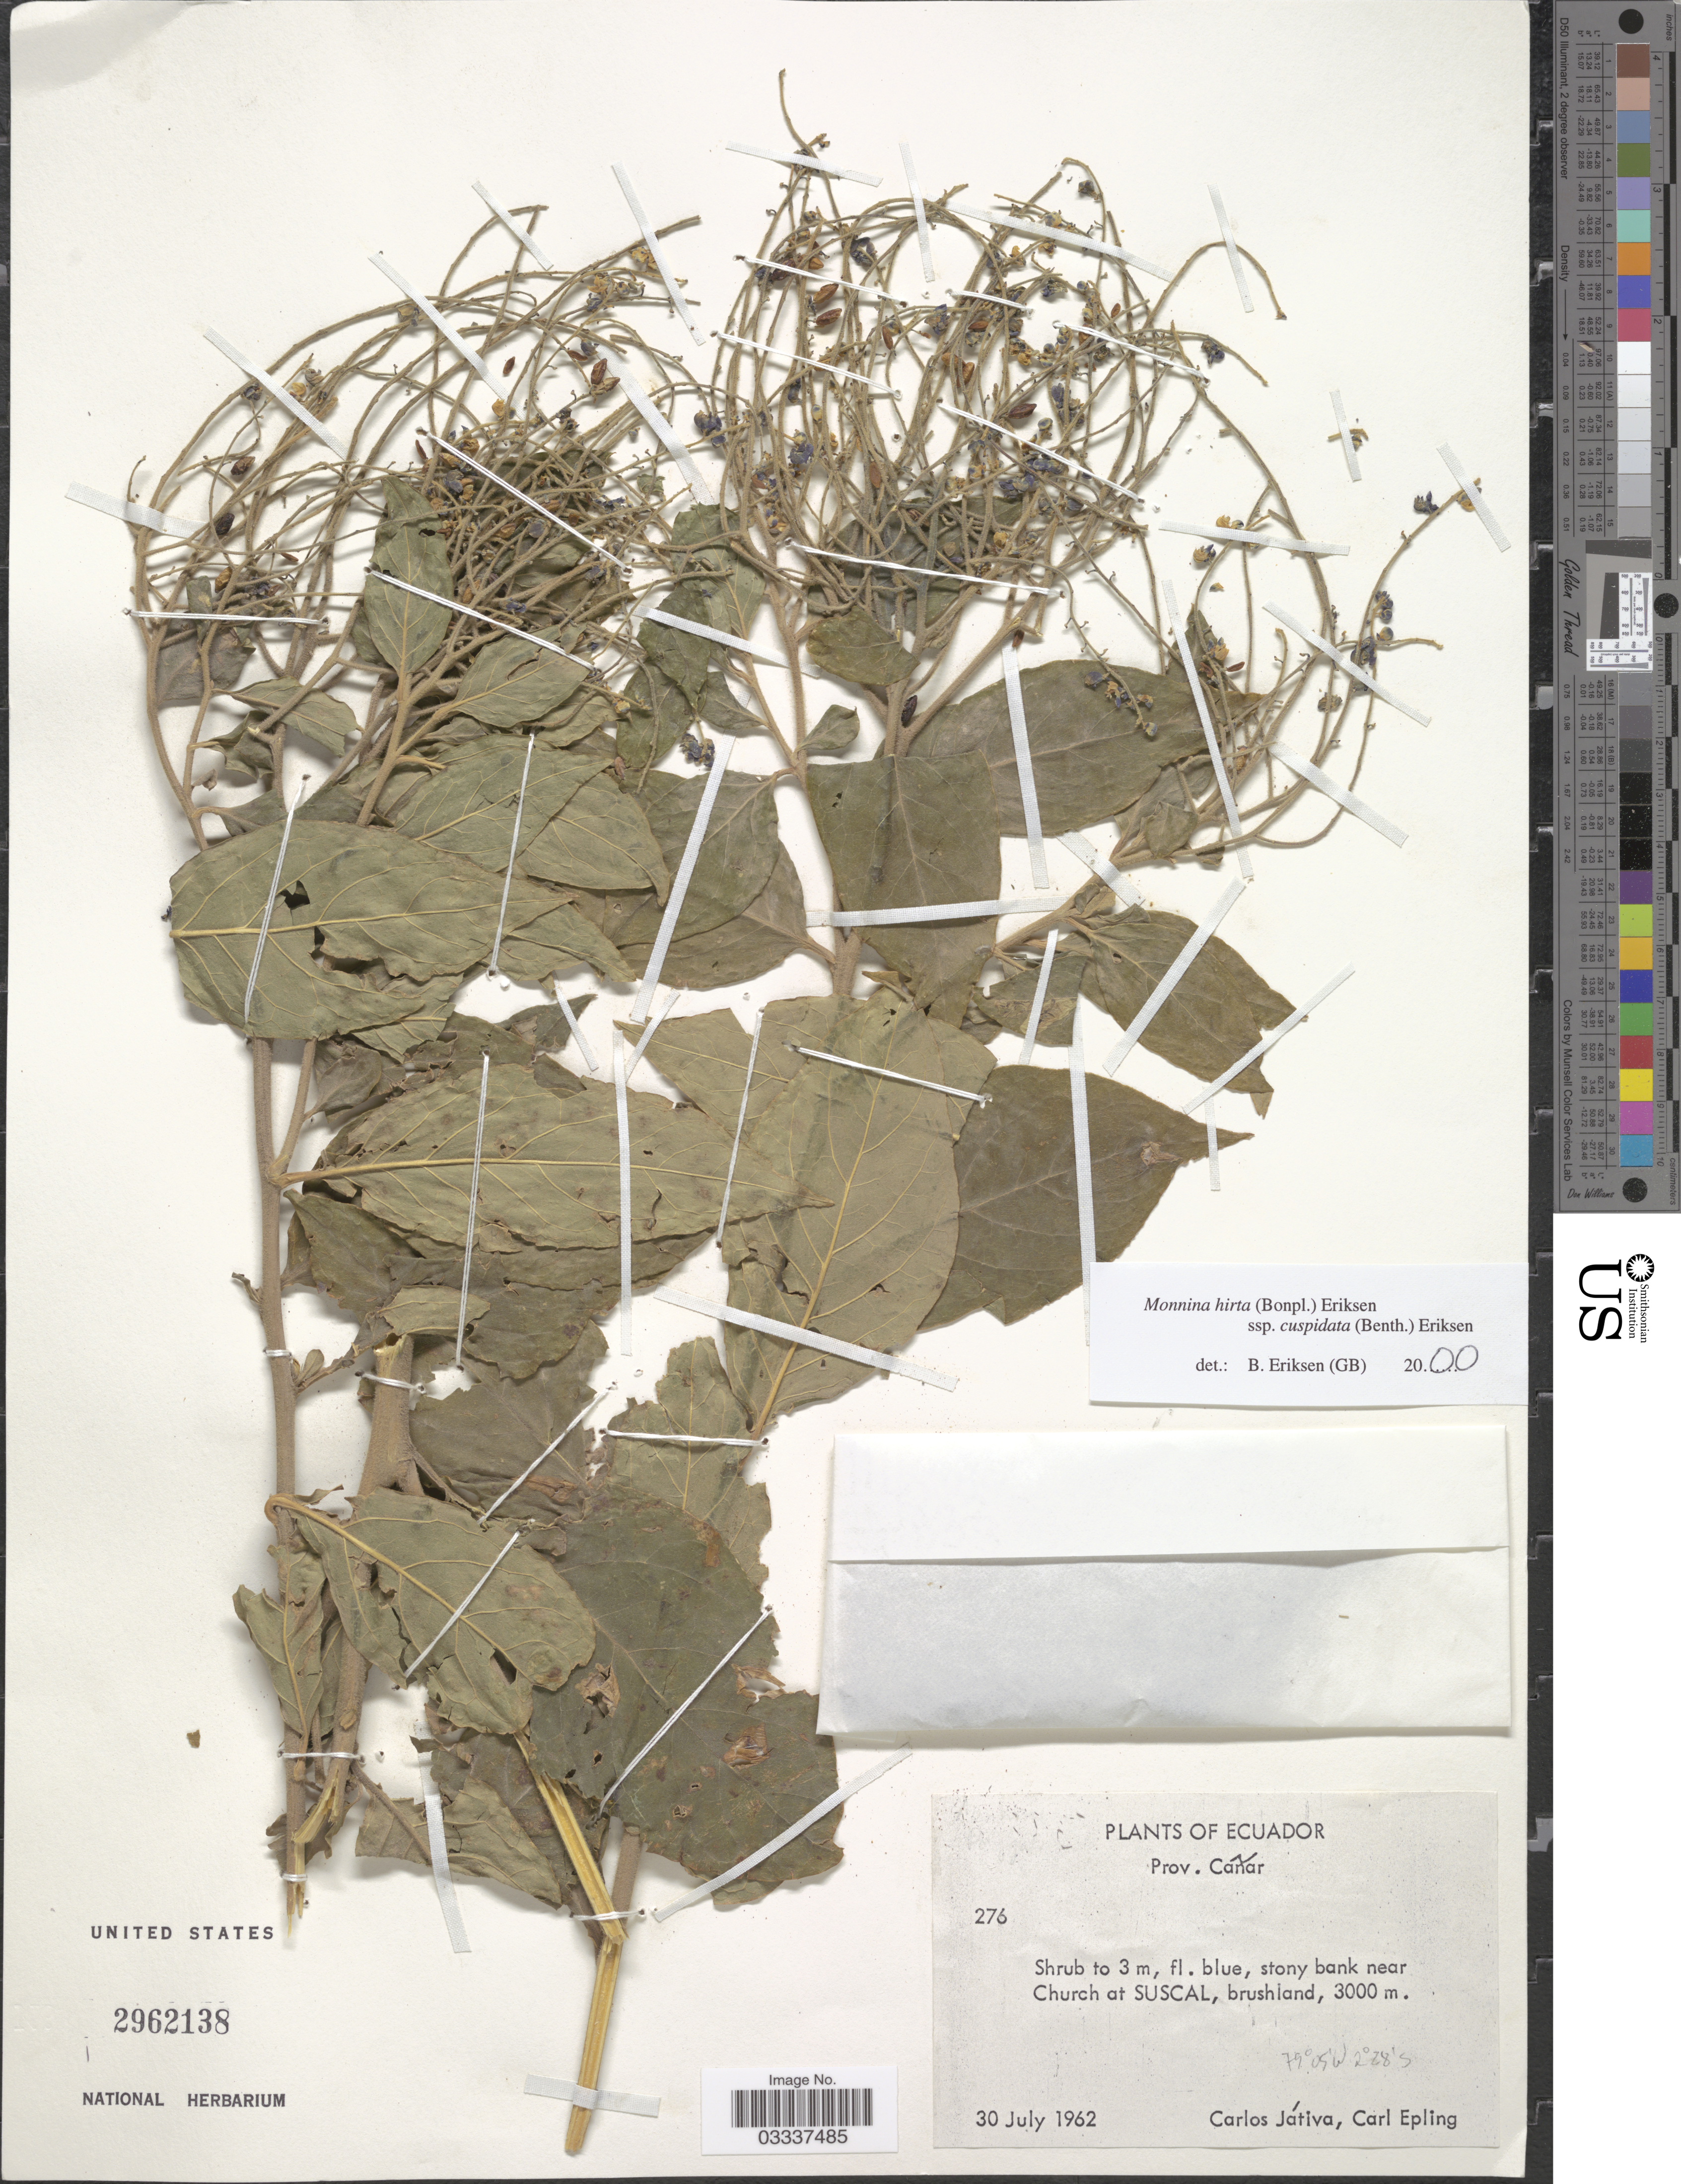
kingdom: Plantae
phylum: Tracheophyta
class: Magnoliopsida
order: Fabales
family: Polygalaceae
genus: Monnina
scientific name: Monnina hirta subsp. cuspidata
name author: (Benth.) B. Eriksen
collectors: C. D. Játiva & C. C. Epling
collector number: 276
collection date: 1962-07-30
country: Ecuador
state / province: Cañar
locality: Stony bank near Church at Suscal.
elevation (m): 3000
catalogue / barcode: US 2962138